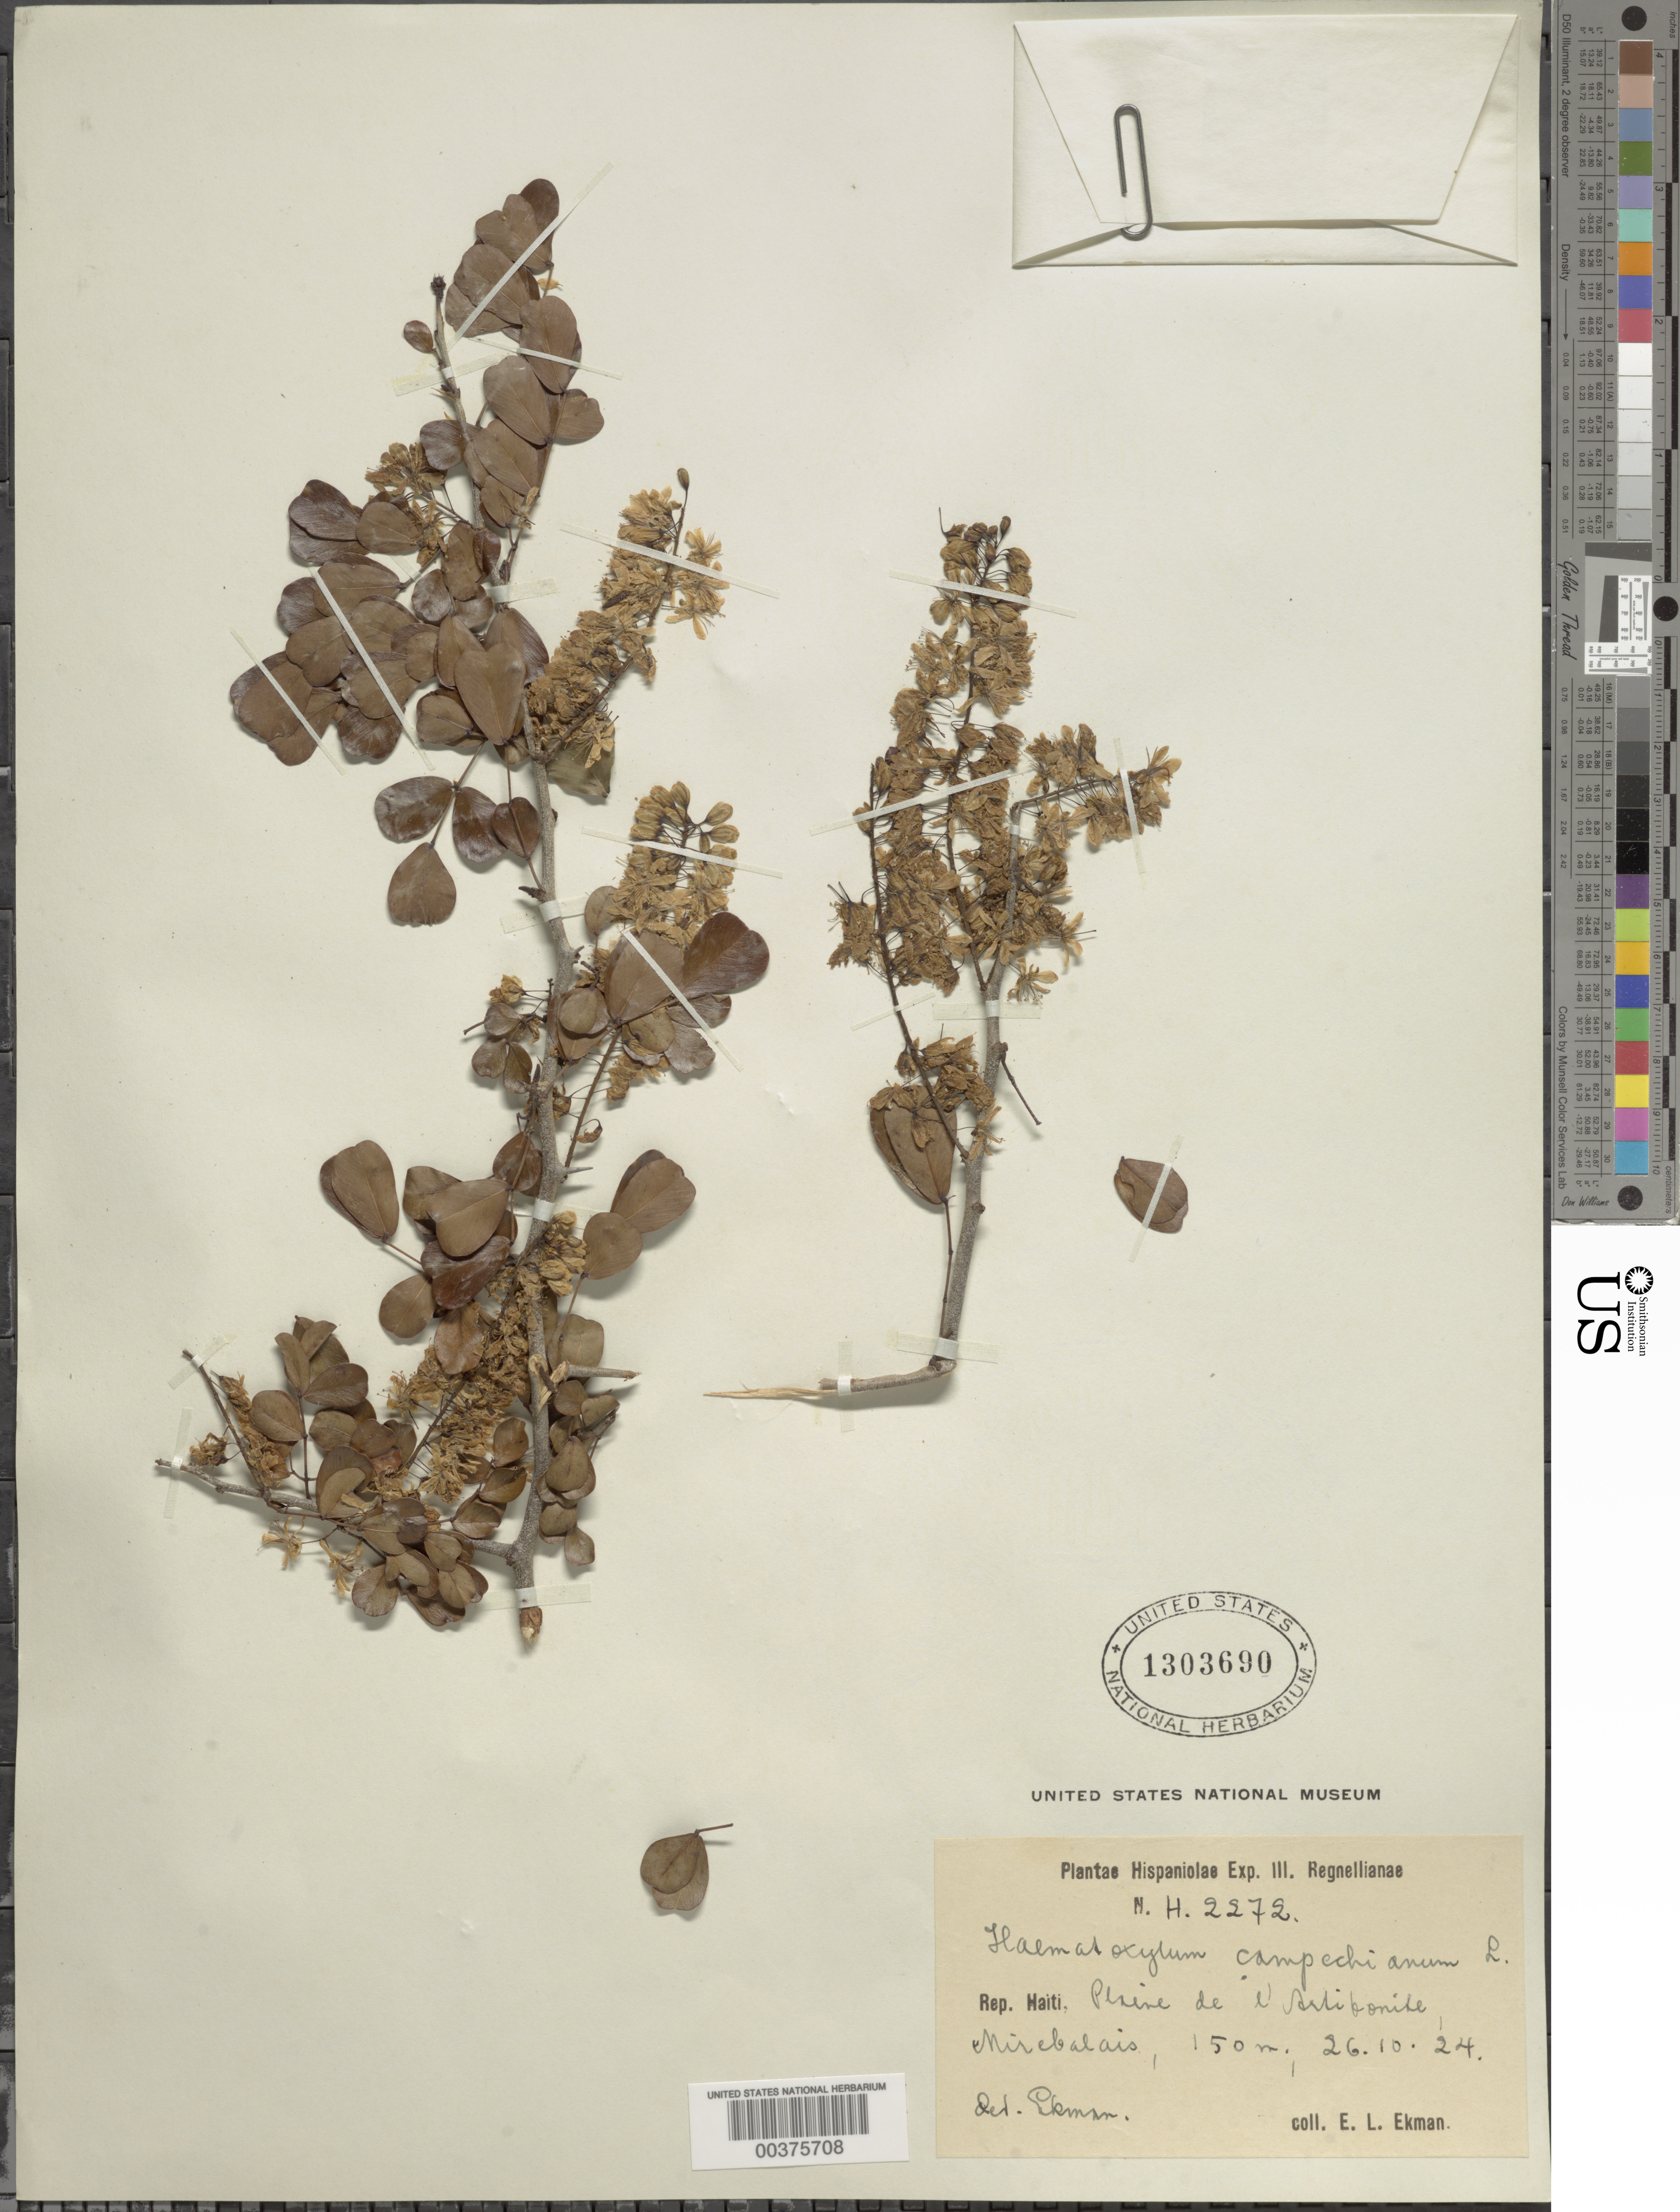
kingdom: Plantae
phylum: Tracheophyta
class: Magnoliopsida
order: Fabales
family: Fabaceae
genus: Haematoxylum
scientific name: Haematoxylum campechianum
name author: L.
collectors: E. L. Ekman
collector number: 2272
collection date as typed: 26 Oct 1924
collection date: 1924-10-26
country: Haiti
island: Hispaniola Island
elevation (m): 150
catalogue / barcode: US 1303690